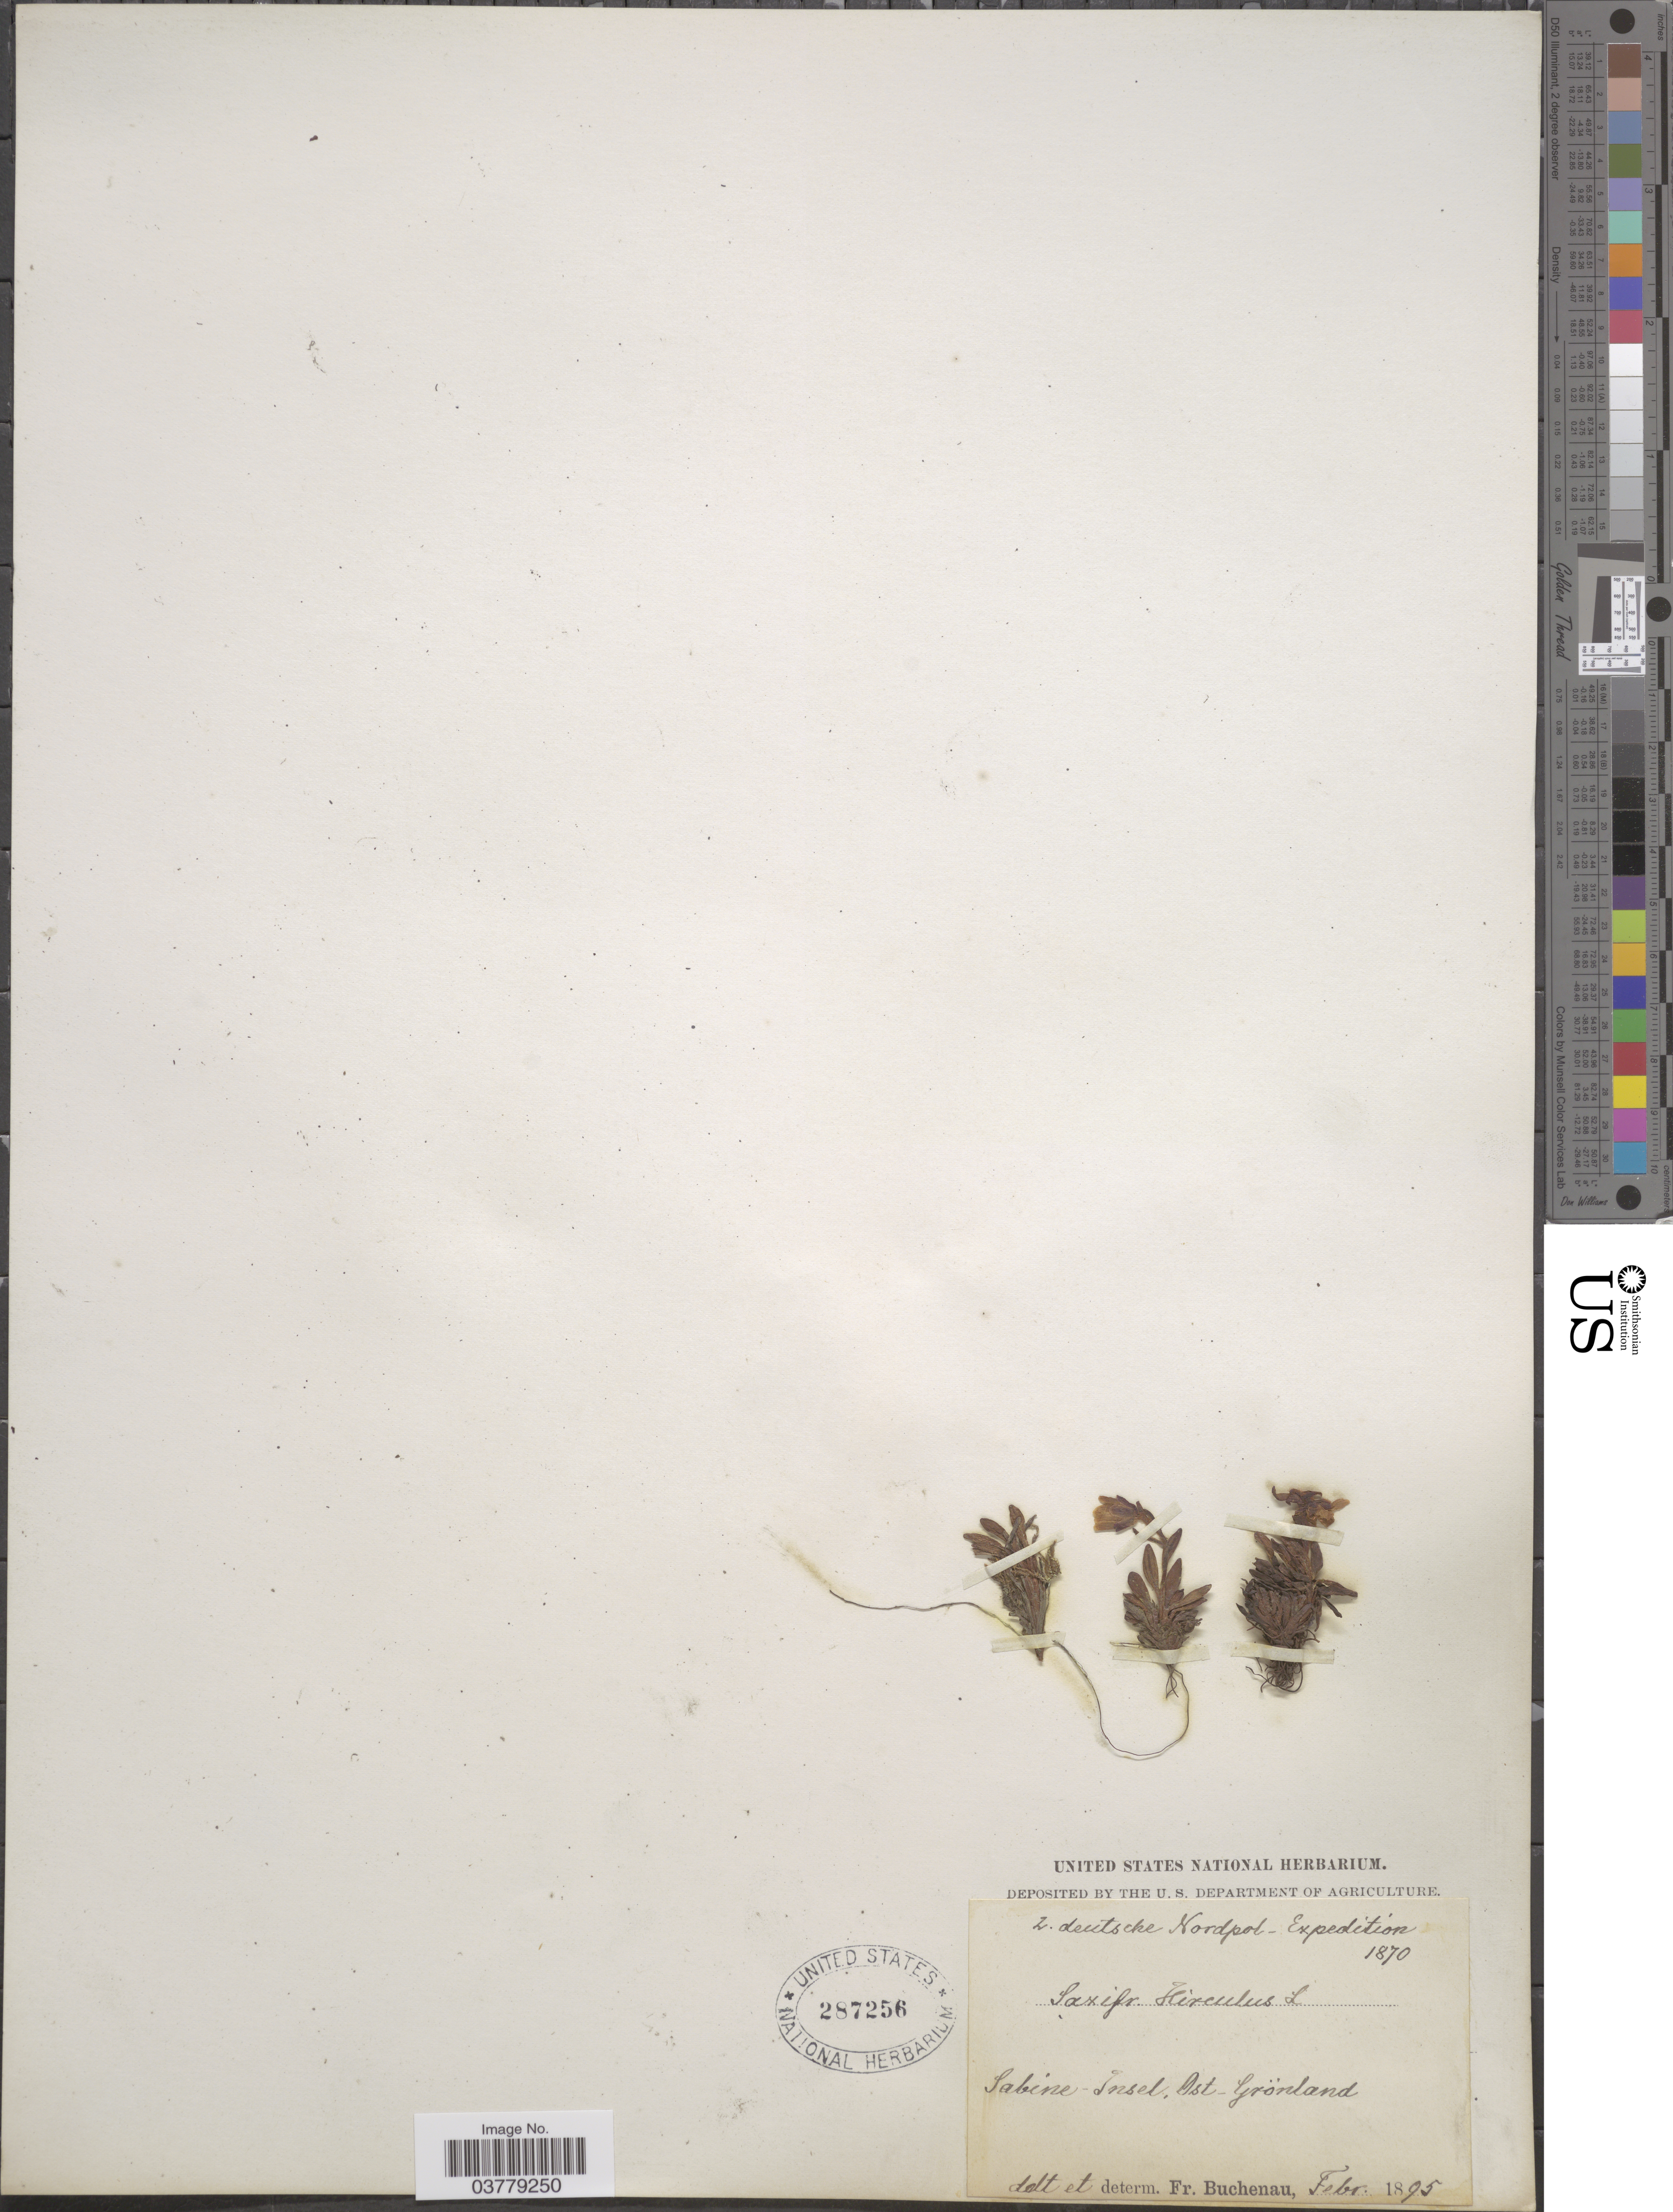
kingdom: Plantae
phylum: Tracheophyta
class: Magnoliopsida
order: Saxifragales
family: Saxifragaceae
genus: Saxifraga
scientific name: Saxifraga hirculus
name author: L.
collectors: Zweite Deutsche Nordpol-Expedition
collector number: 2*?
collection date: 1870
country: Greenland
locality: Sabine-Insel, Ost-Grönland.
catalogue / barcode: US 287256